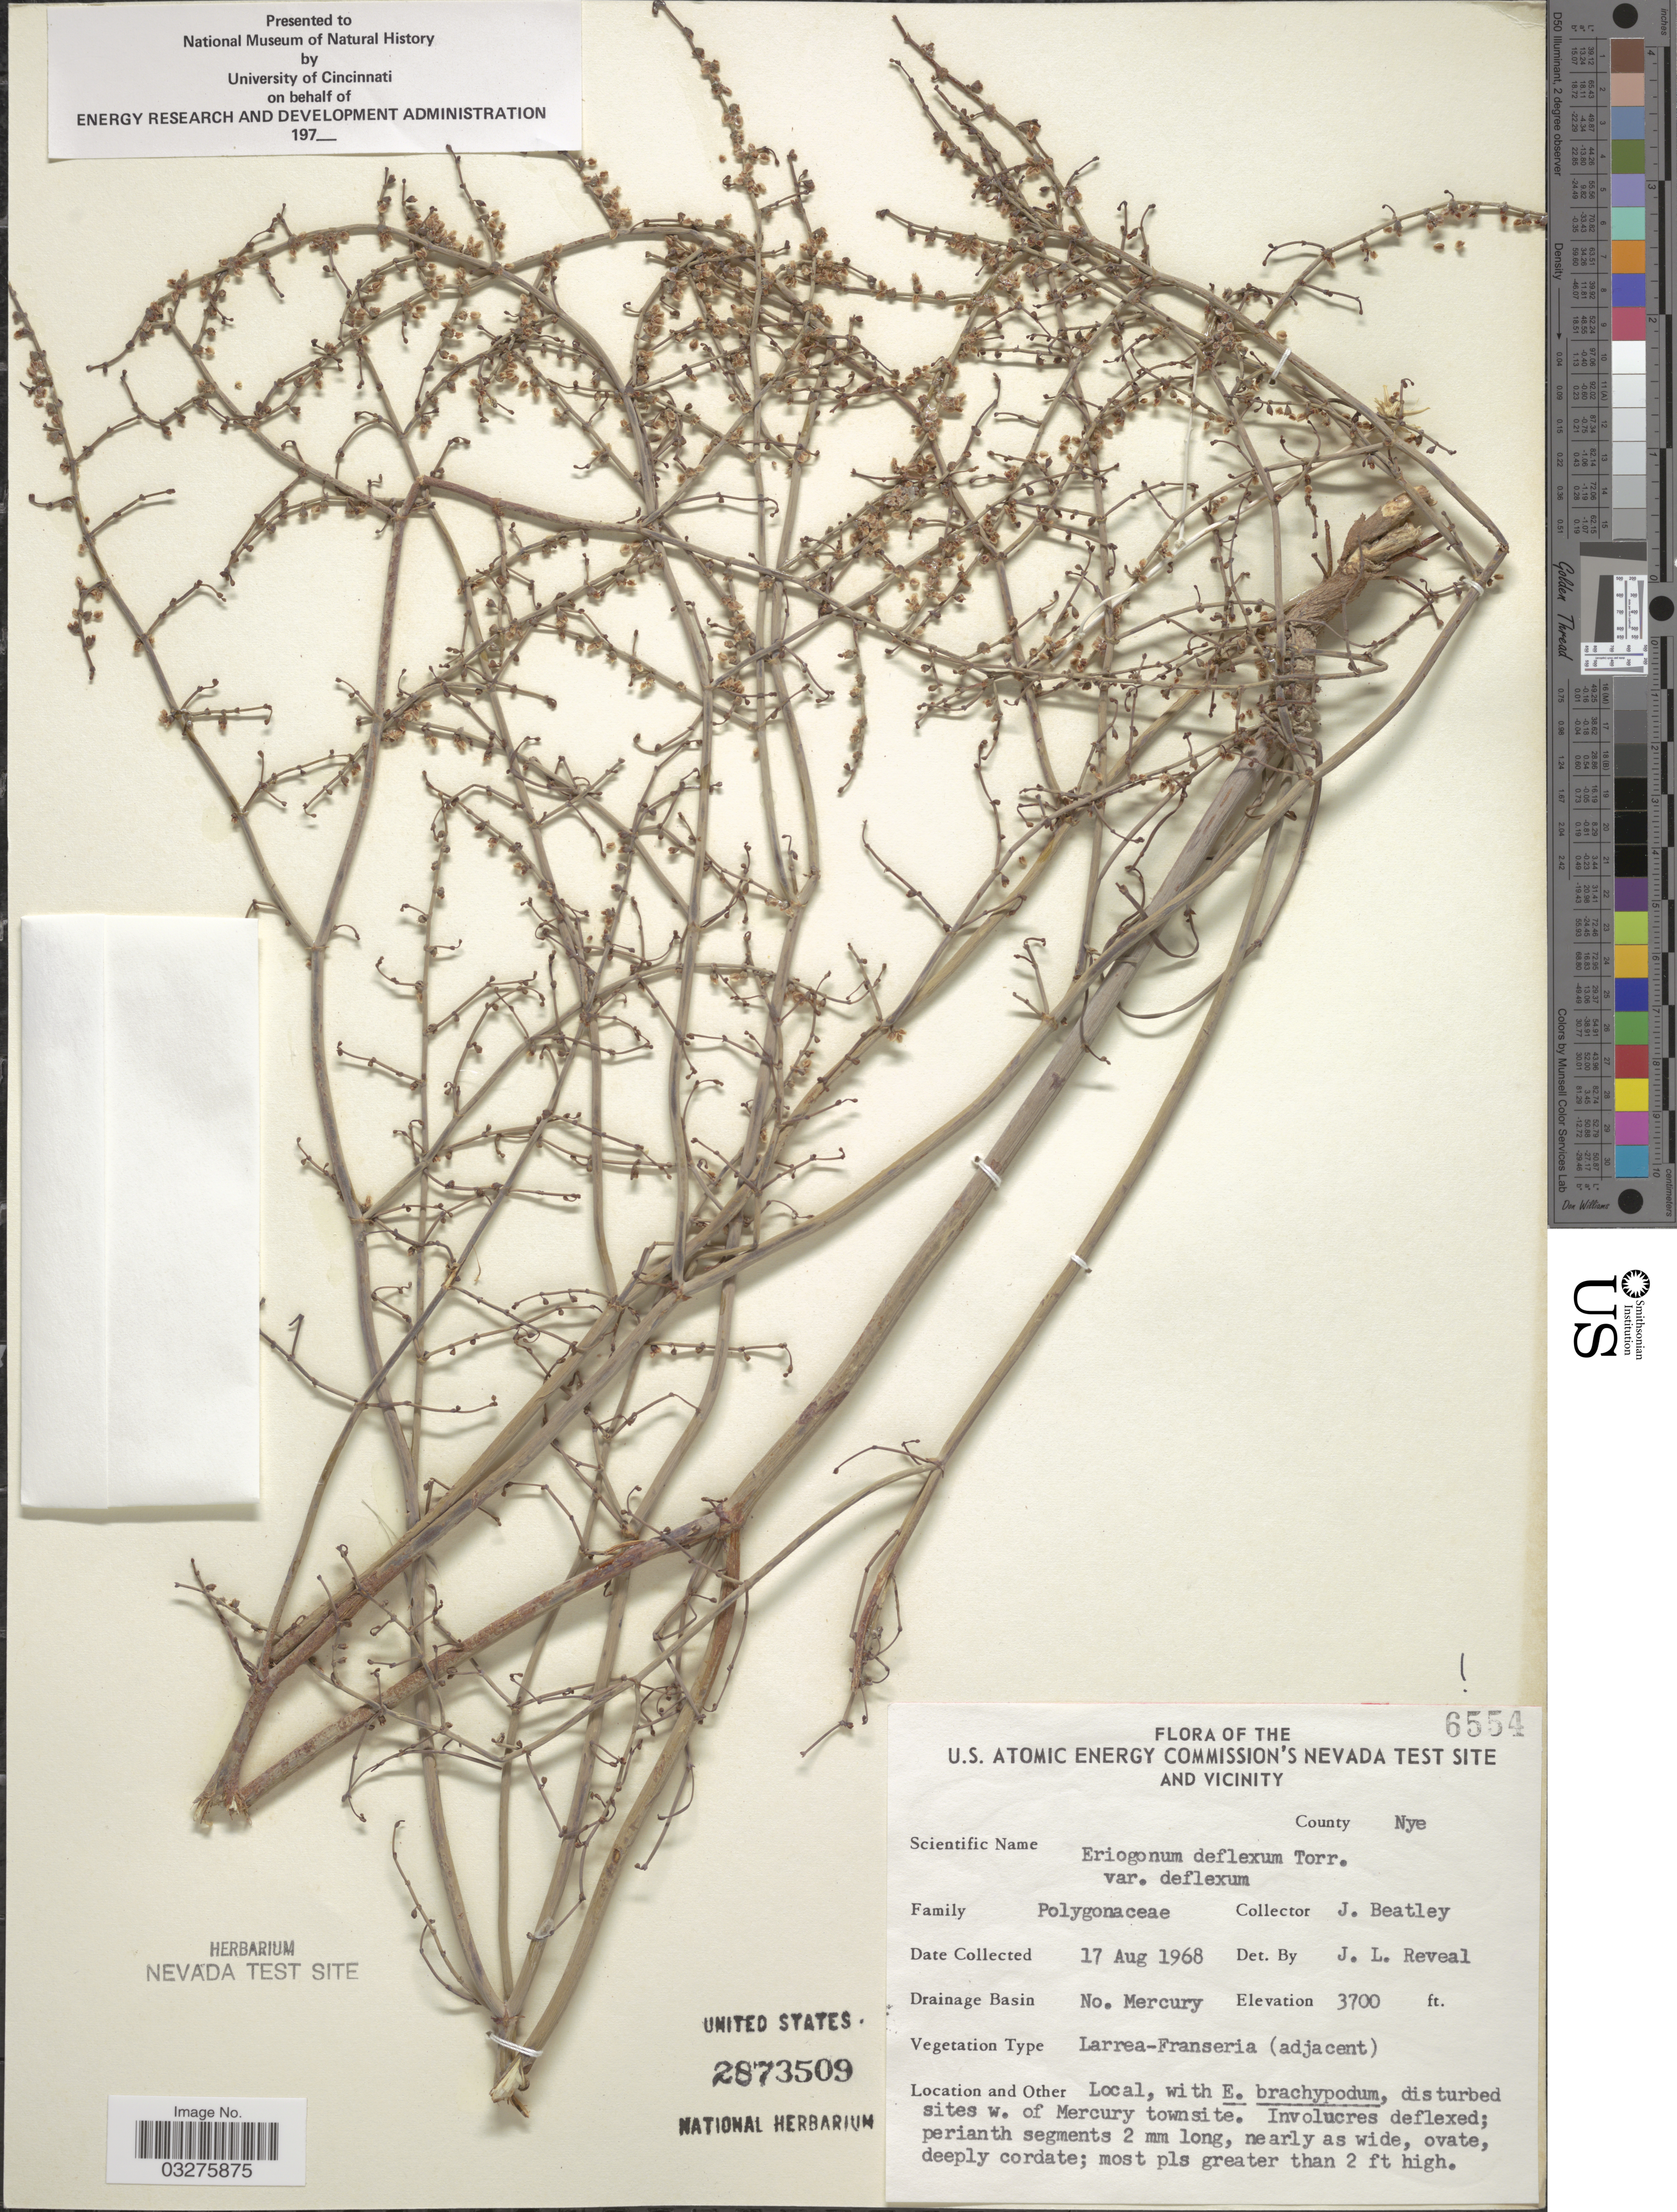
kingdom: Plantae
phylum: Tracheophyta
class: Magnoliopsida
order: Caryophyllales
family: Polygonaceae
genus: Eriogonum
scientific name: Eriogonum deflexum var. deflexum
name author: Torr. in Ives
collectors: J. C. Beatley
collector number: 6554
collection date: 1968-08-17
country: United States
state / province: Nevada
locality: U.S. Atomic Energy Commission's Nevada test site and vicinity. County Nye. Drainage Basin No. Mercury. Disturbed sites w. of Mercury townside.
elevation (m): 1128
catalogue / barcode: US 2873509